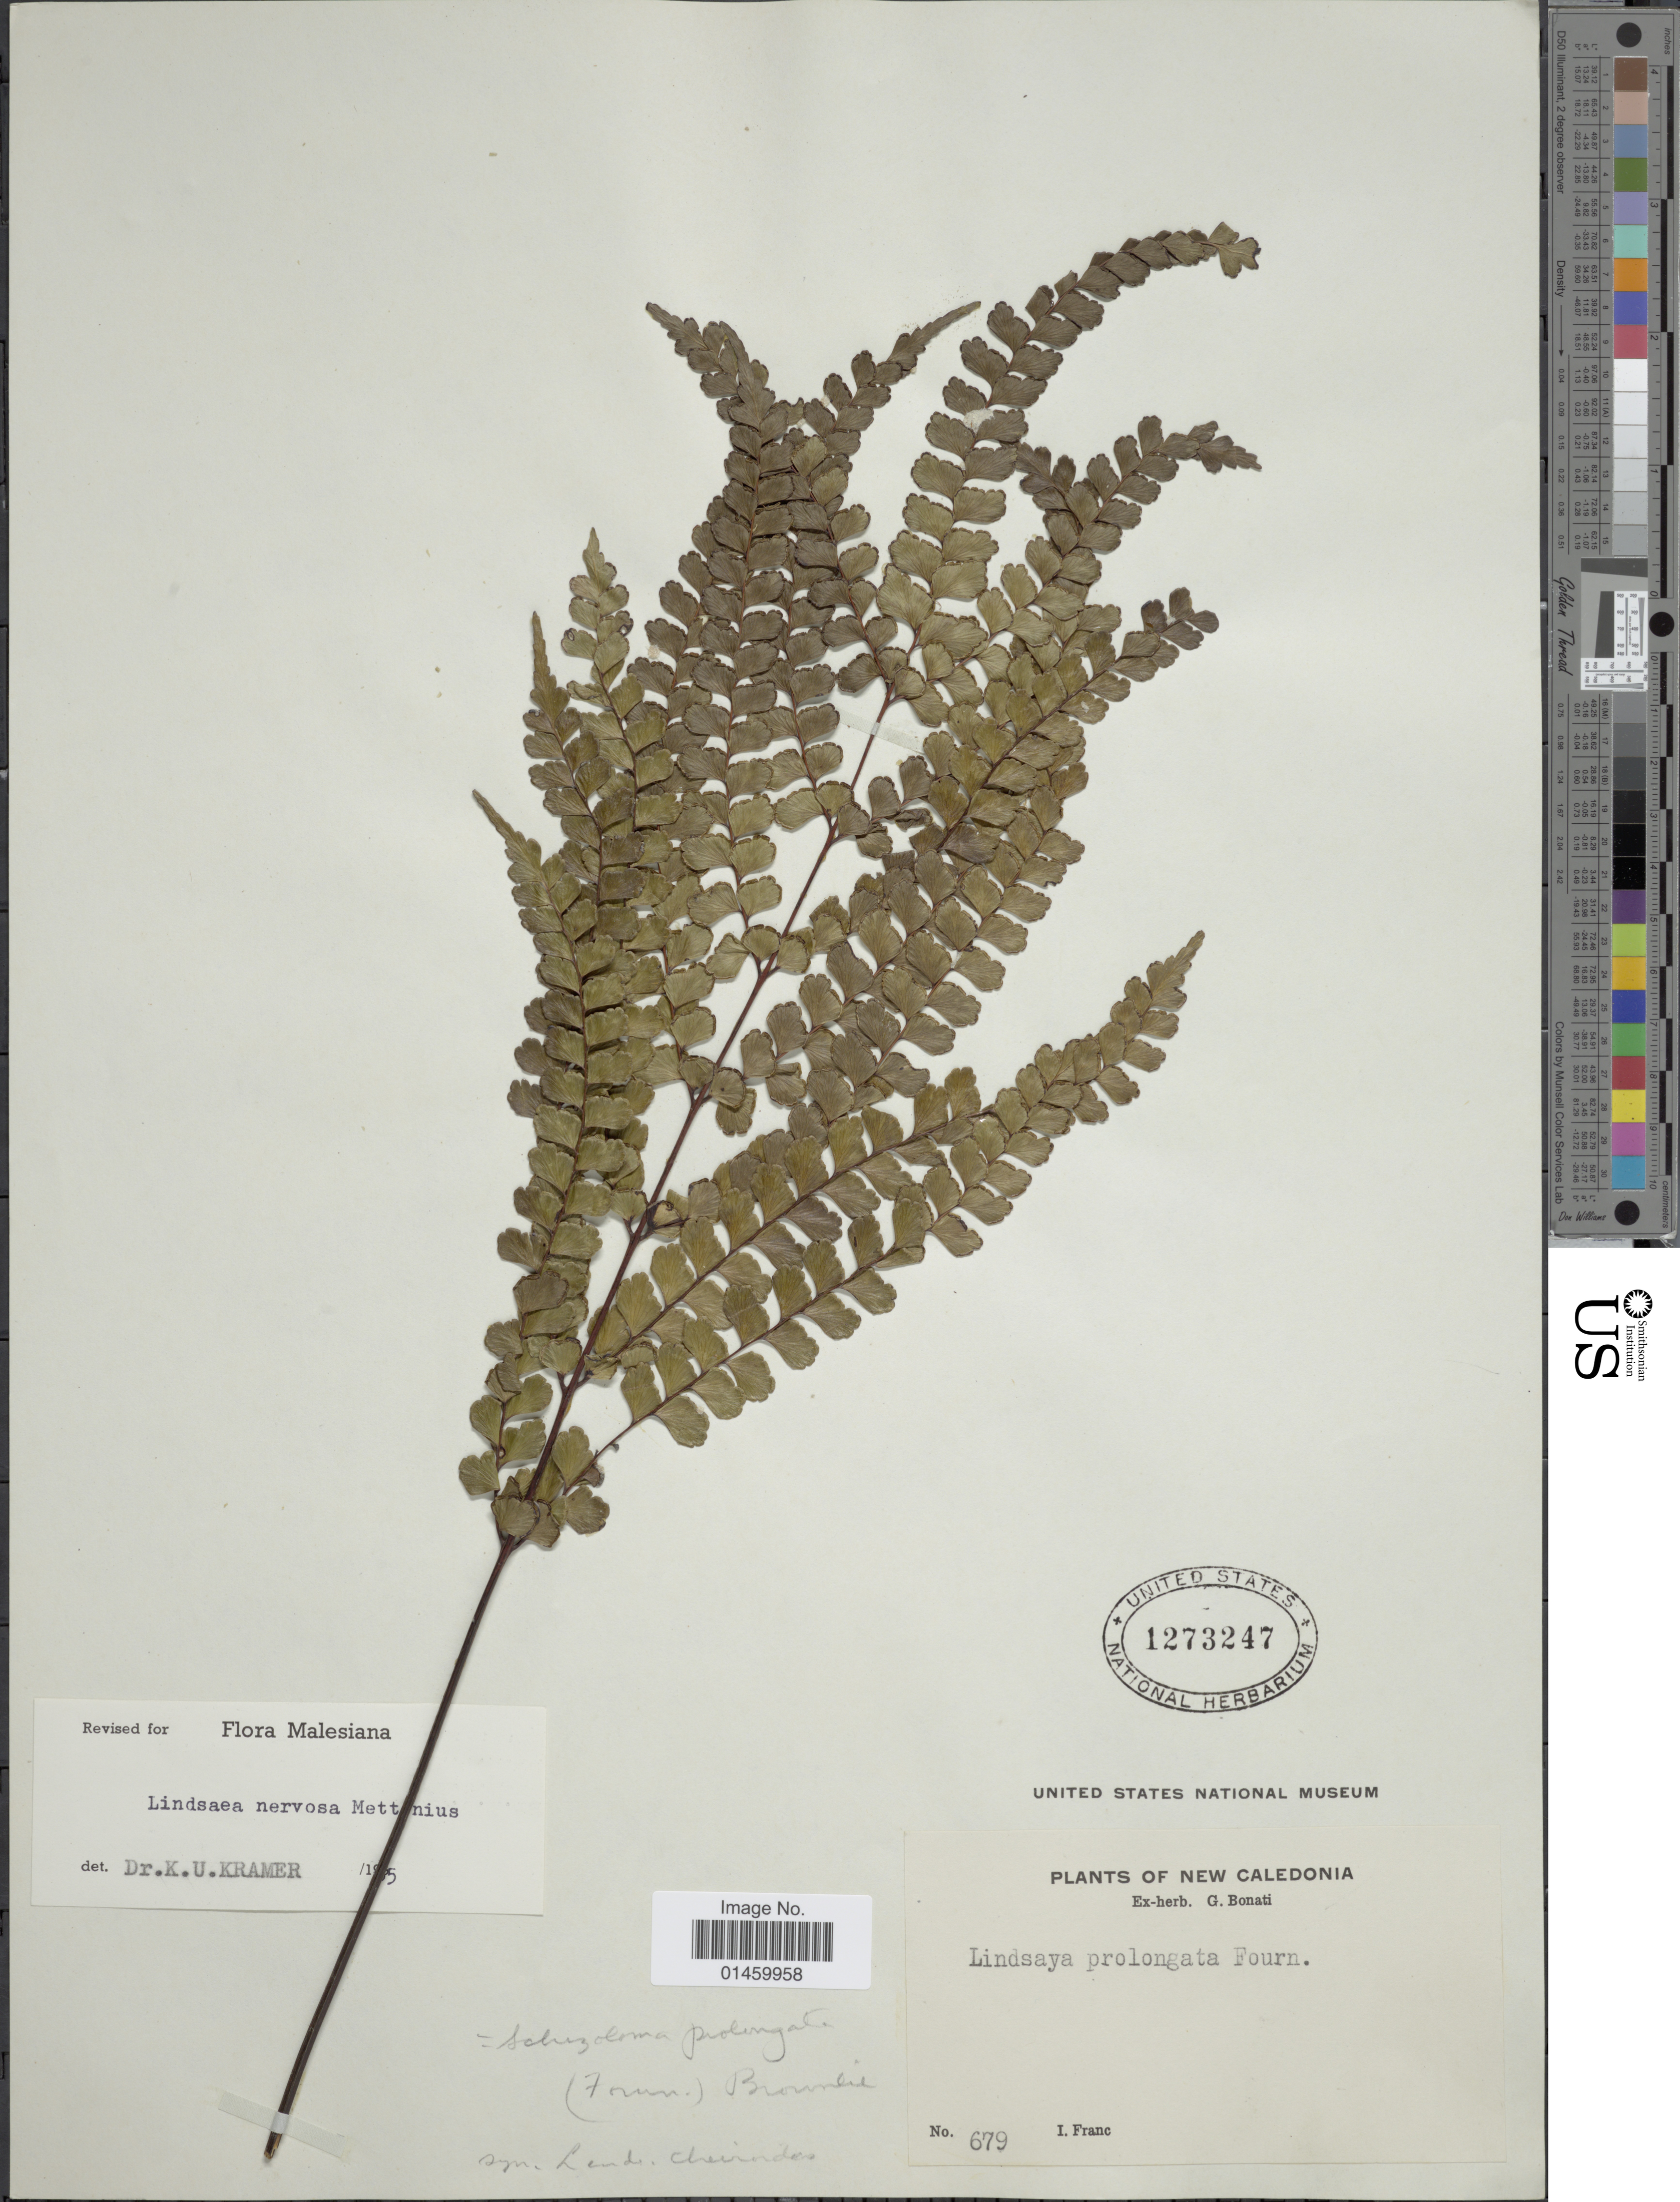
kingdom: Plantae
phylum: Tracheophyta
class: Polypodiopsida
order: Polypodiales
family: Lindsaeaceae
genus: Lindsaea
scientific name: Lindsaea nervosa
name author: Mett.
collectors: I. Franc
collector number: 679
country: New Caledonia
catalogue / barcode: US 1273247